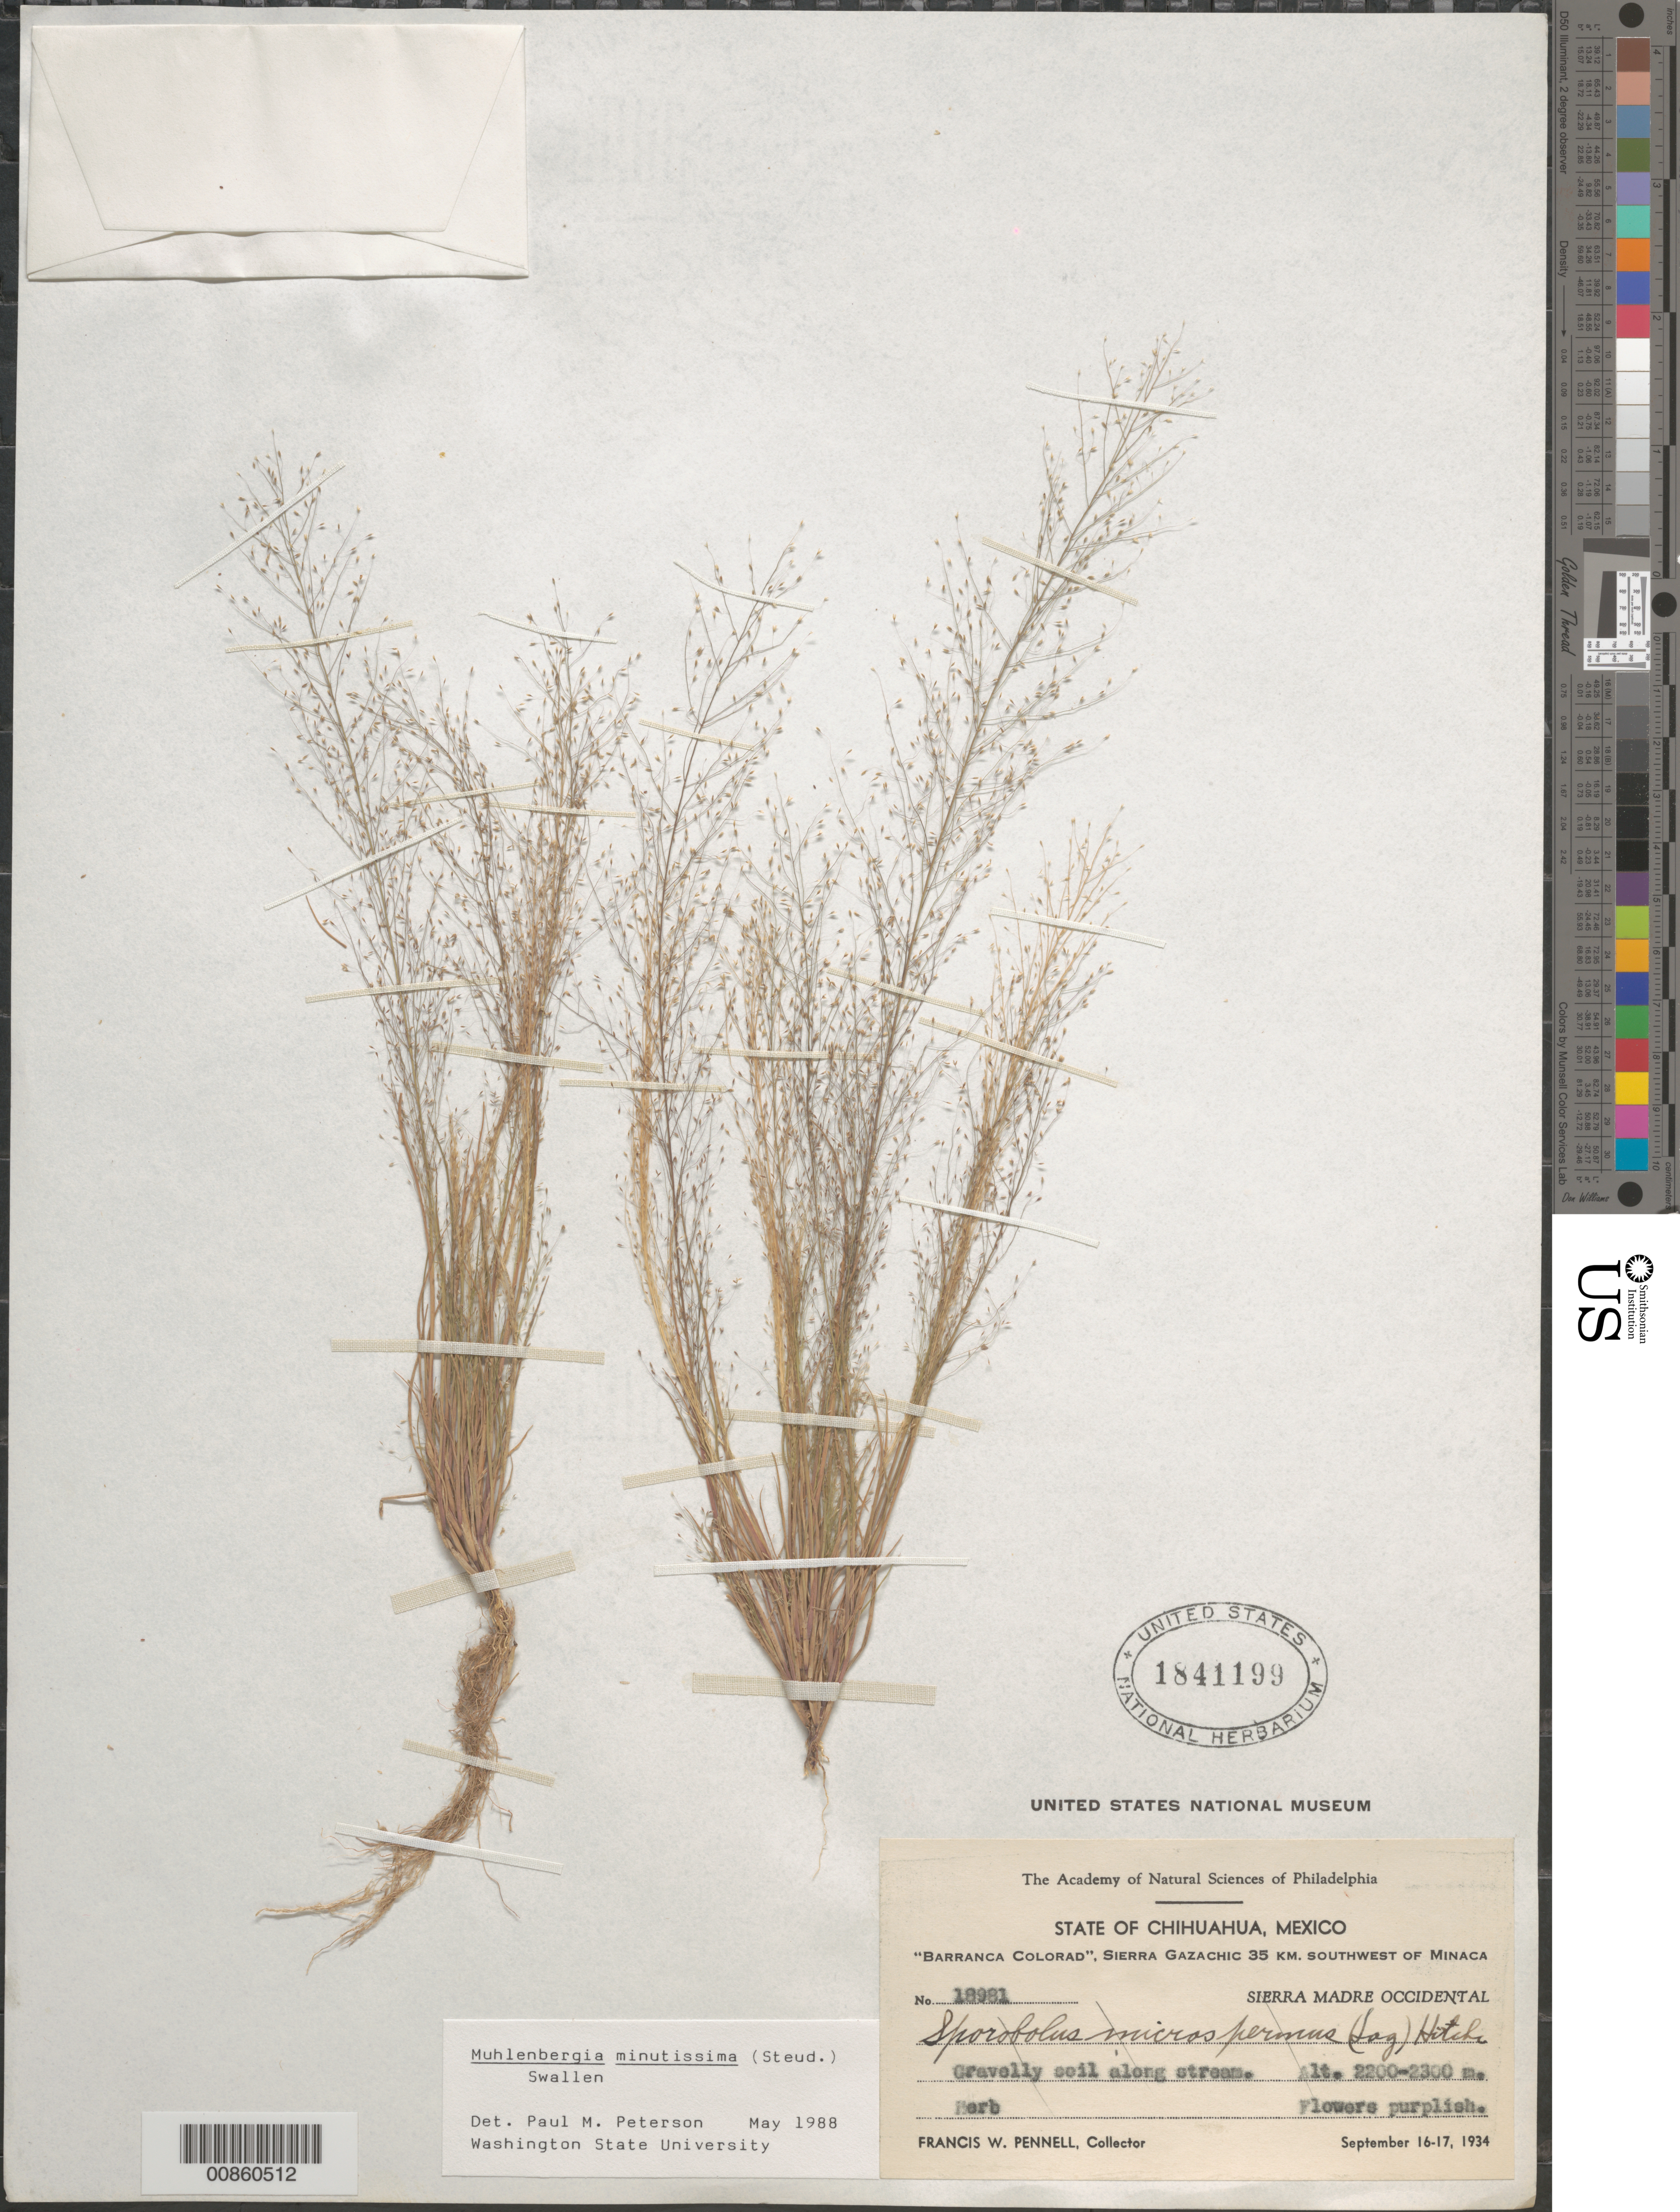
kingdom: Plantae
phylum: Tracheophyta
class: Liliopsida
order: Poales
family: Poaceae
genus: Muhlenbergia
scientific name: Muhlenbergia minutissima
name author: (Steud.) Swallen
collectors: F. W. Pennell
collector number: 18981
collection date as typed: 17 Sep 1934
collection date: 1934-09-17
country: Mexico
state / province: Guerrero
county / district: Guerrero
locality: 35 km al SW de Miñaca, Sierra Gazachic, Barranca Colorada, mpio. Guerrero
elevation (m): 2500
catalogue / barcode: US 1841199